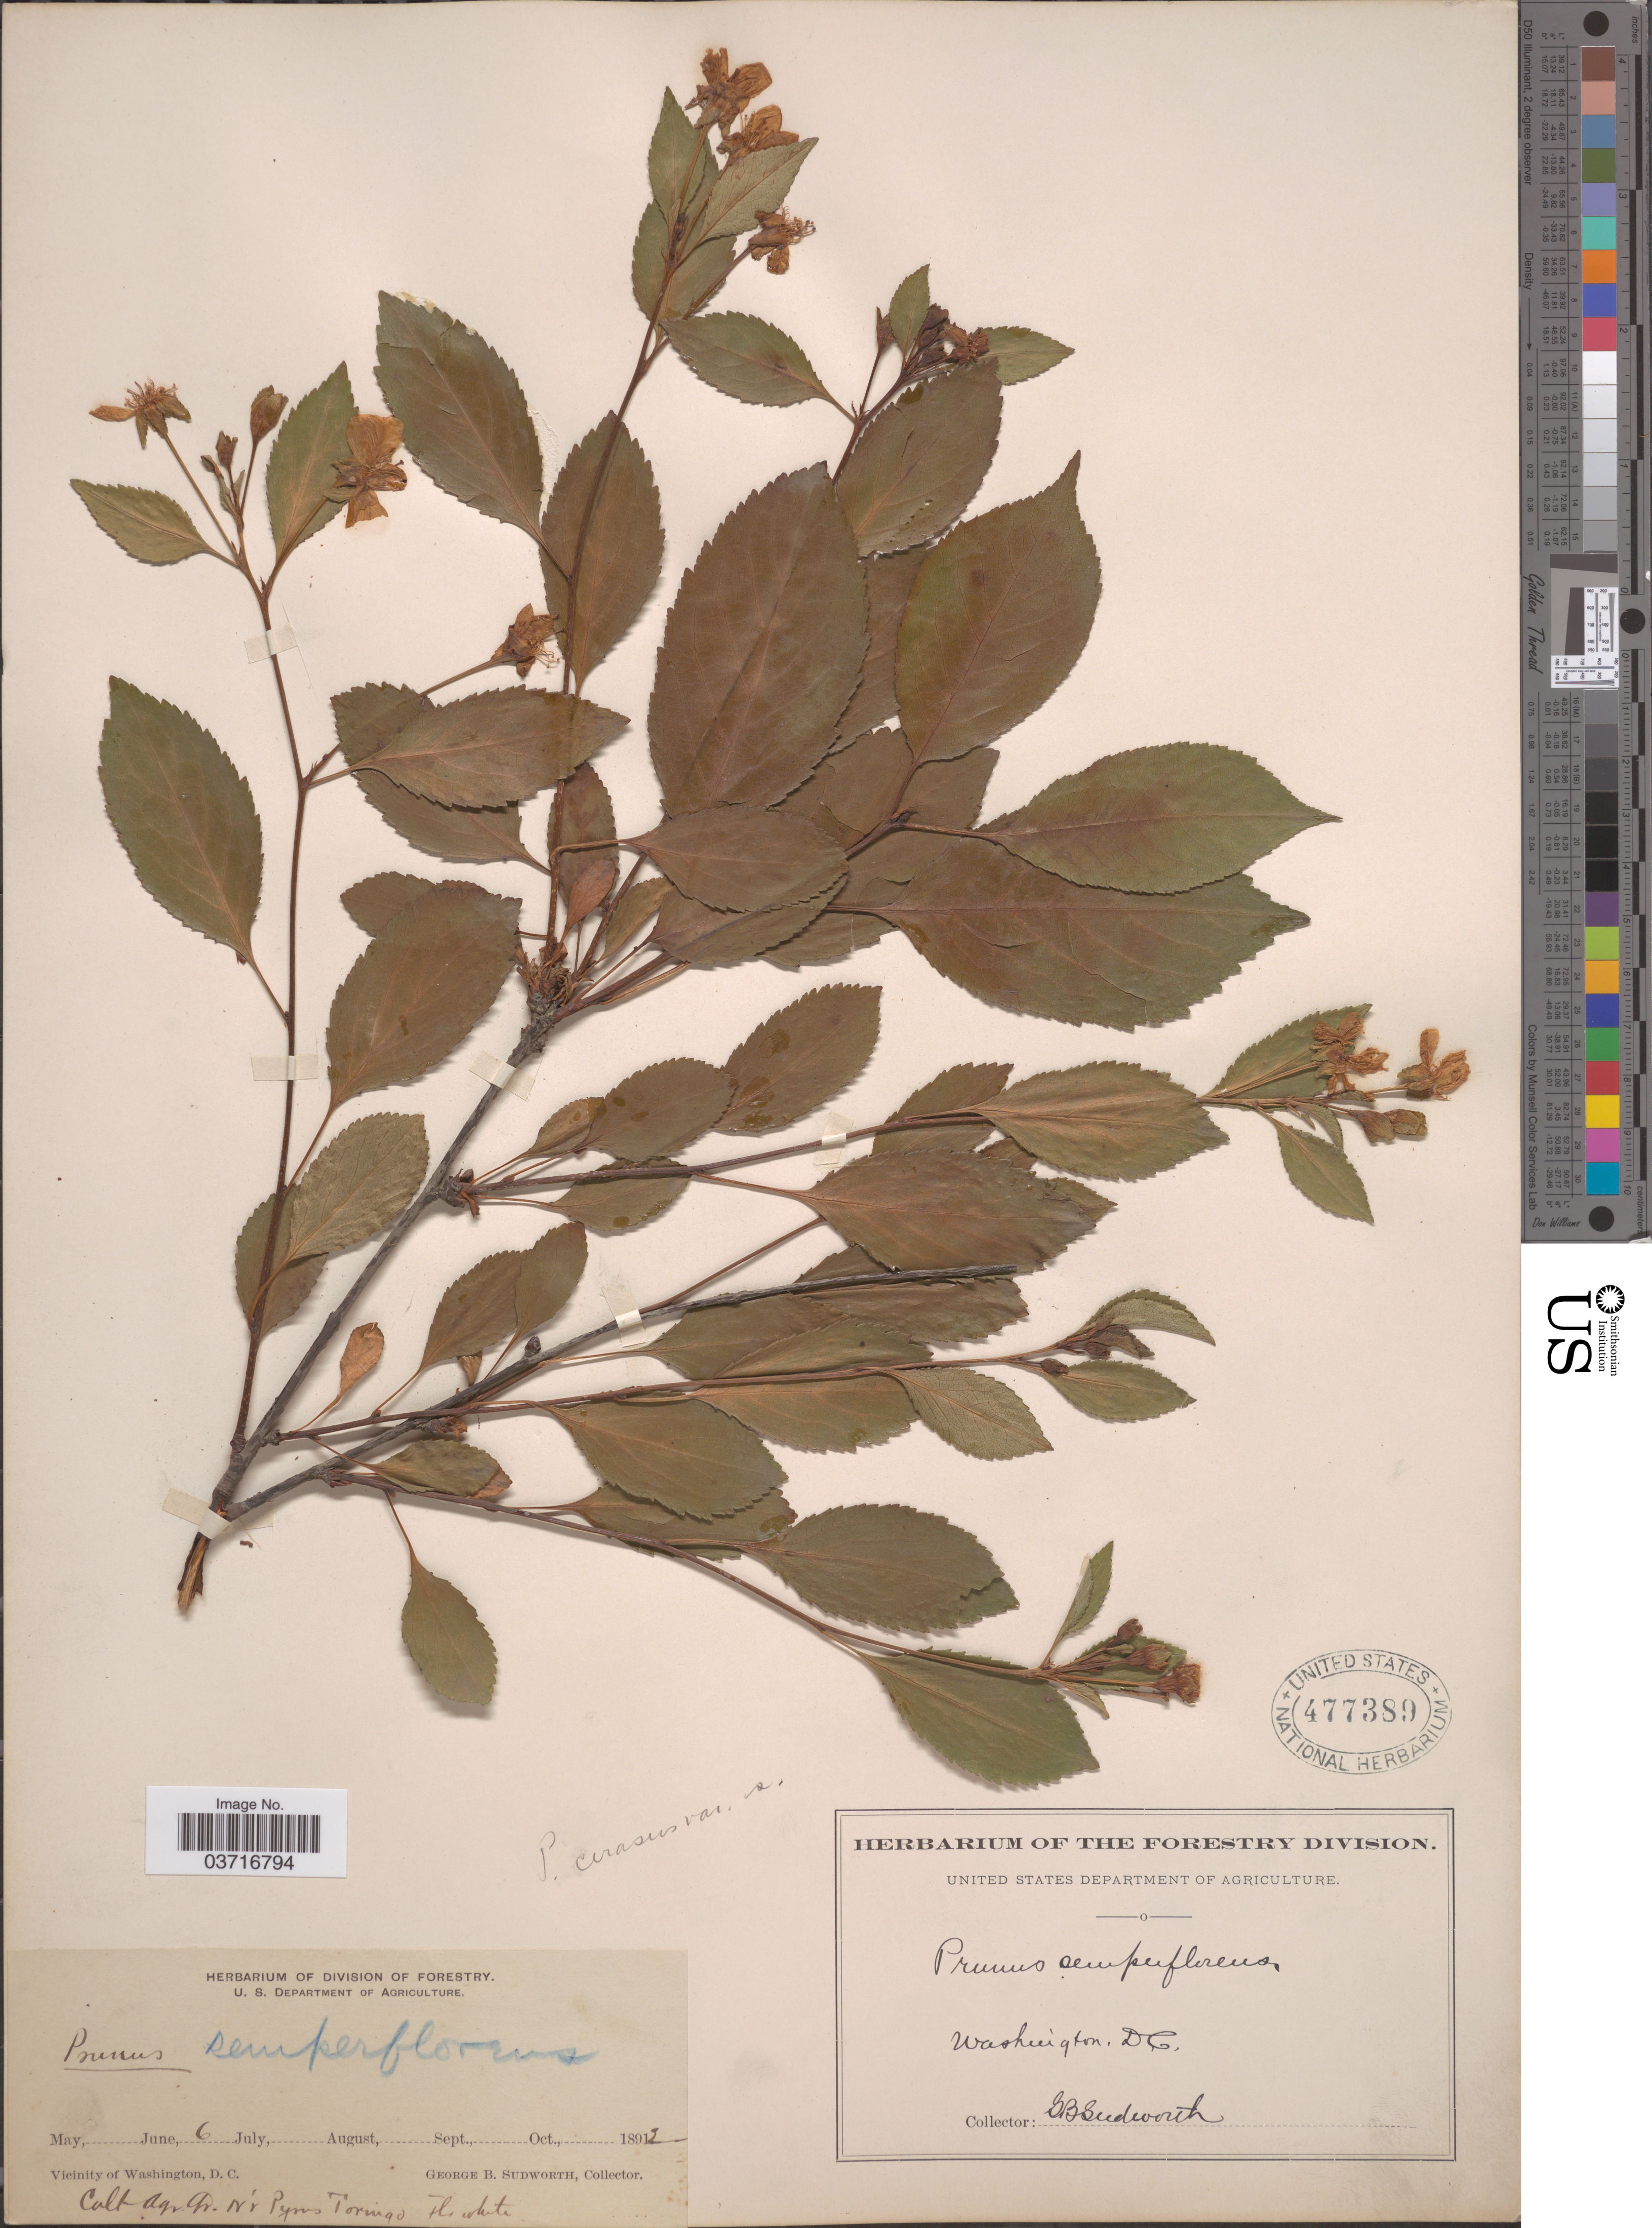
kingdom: Plantae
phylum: Tracheophyta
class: Magnoliopsida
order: Rosales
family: Rosaceae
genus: Prunus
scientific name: Prunus semperflorens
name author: Ehrh.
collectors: G. B. Sudworth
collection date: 1892-06-06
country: United States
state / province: District of Columbia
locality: Vicinity of Washington D.C.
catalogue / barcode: US 477389